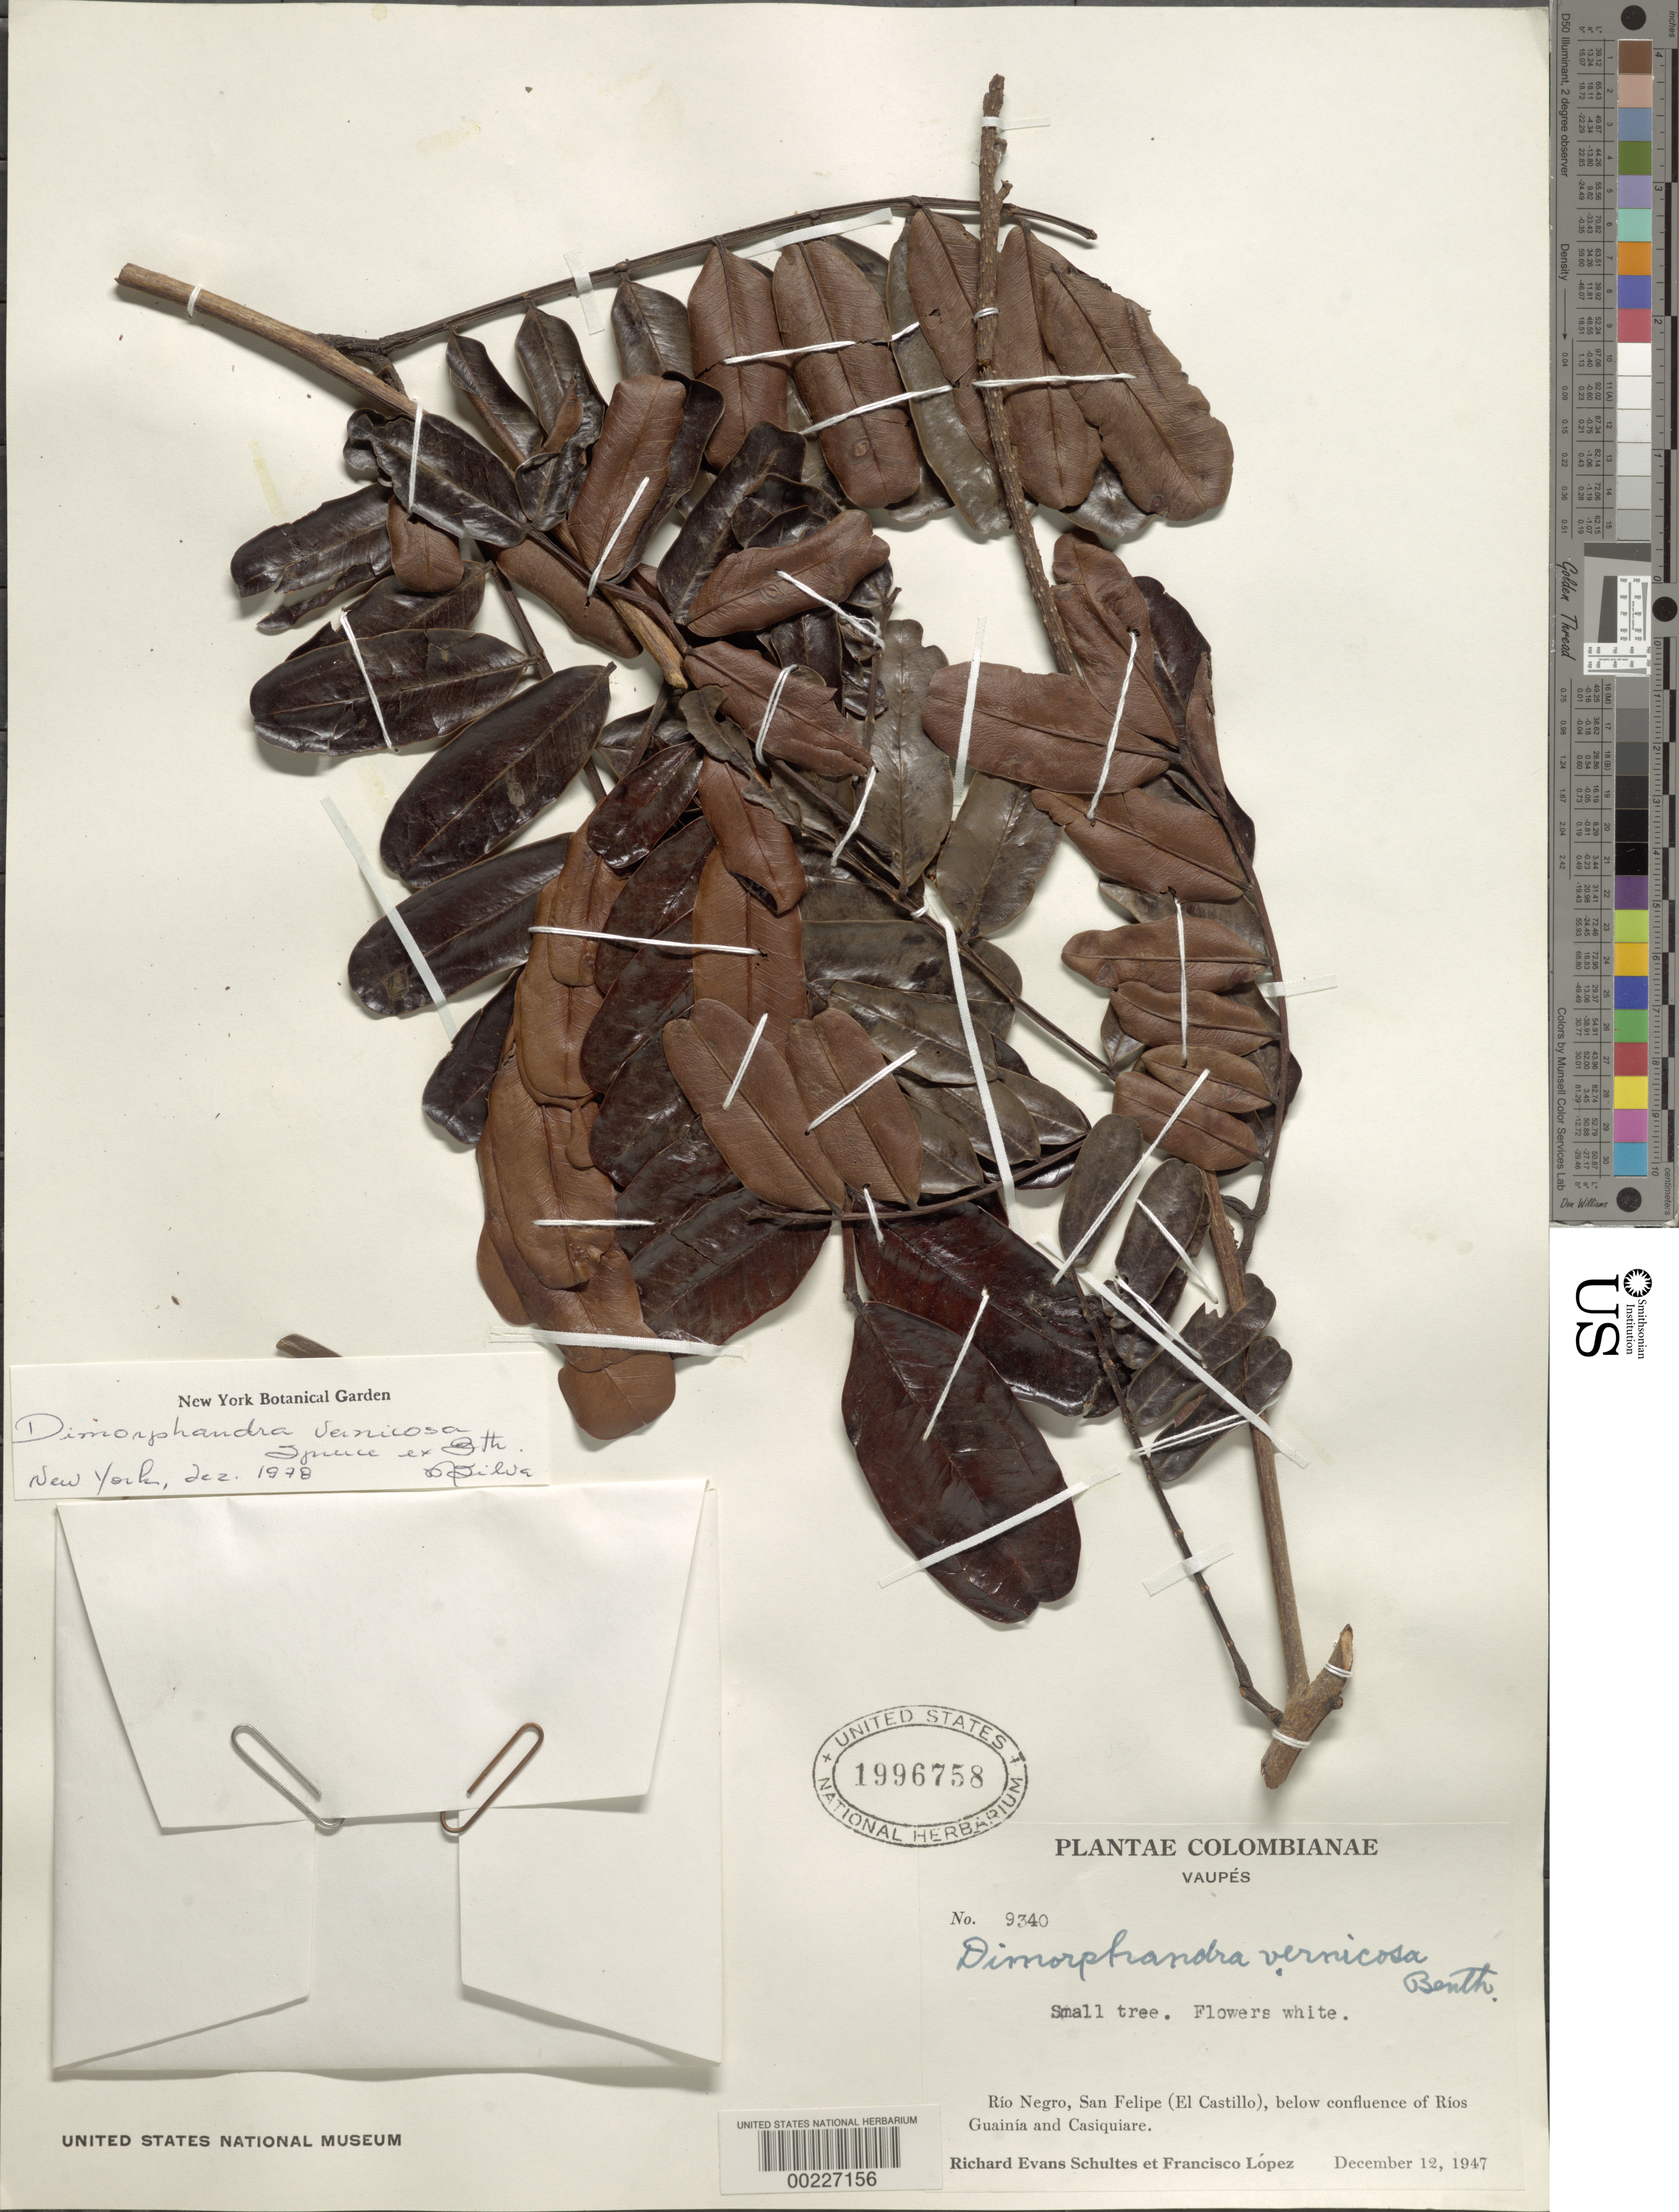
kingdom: Plantae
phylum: Tracheophyta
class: Magnoliopsida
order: Fabales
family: Fabaceae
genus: Dimorphandra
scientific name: Dimorphandra vernicosa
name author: Spruce ex Benth.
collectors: R. E. Schultes & F. Lopéz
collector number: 9340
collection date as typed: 12 Dec 1947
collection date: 1947-12-12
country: Colombia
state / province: Vaupés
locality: Rio Negro, San Felipe (El Castillo), below confluence of Rios Guainia and Casiquaire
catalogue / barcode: US 1996758